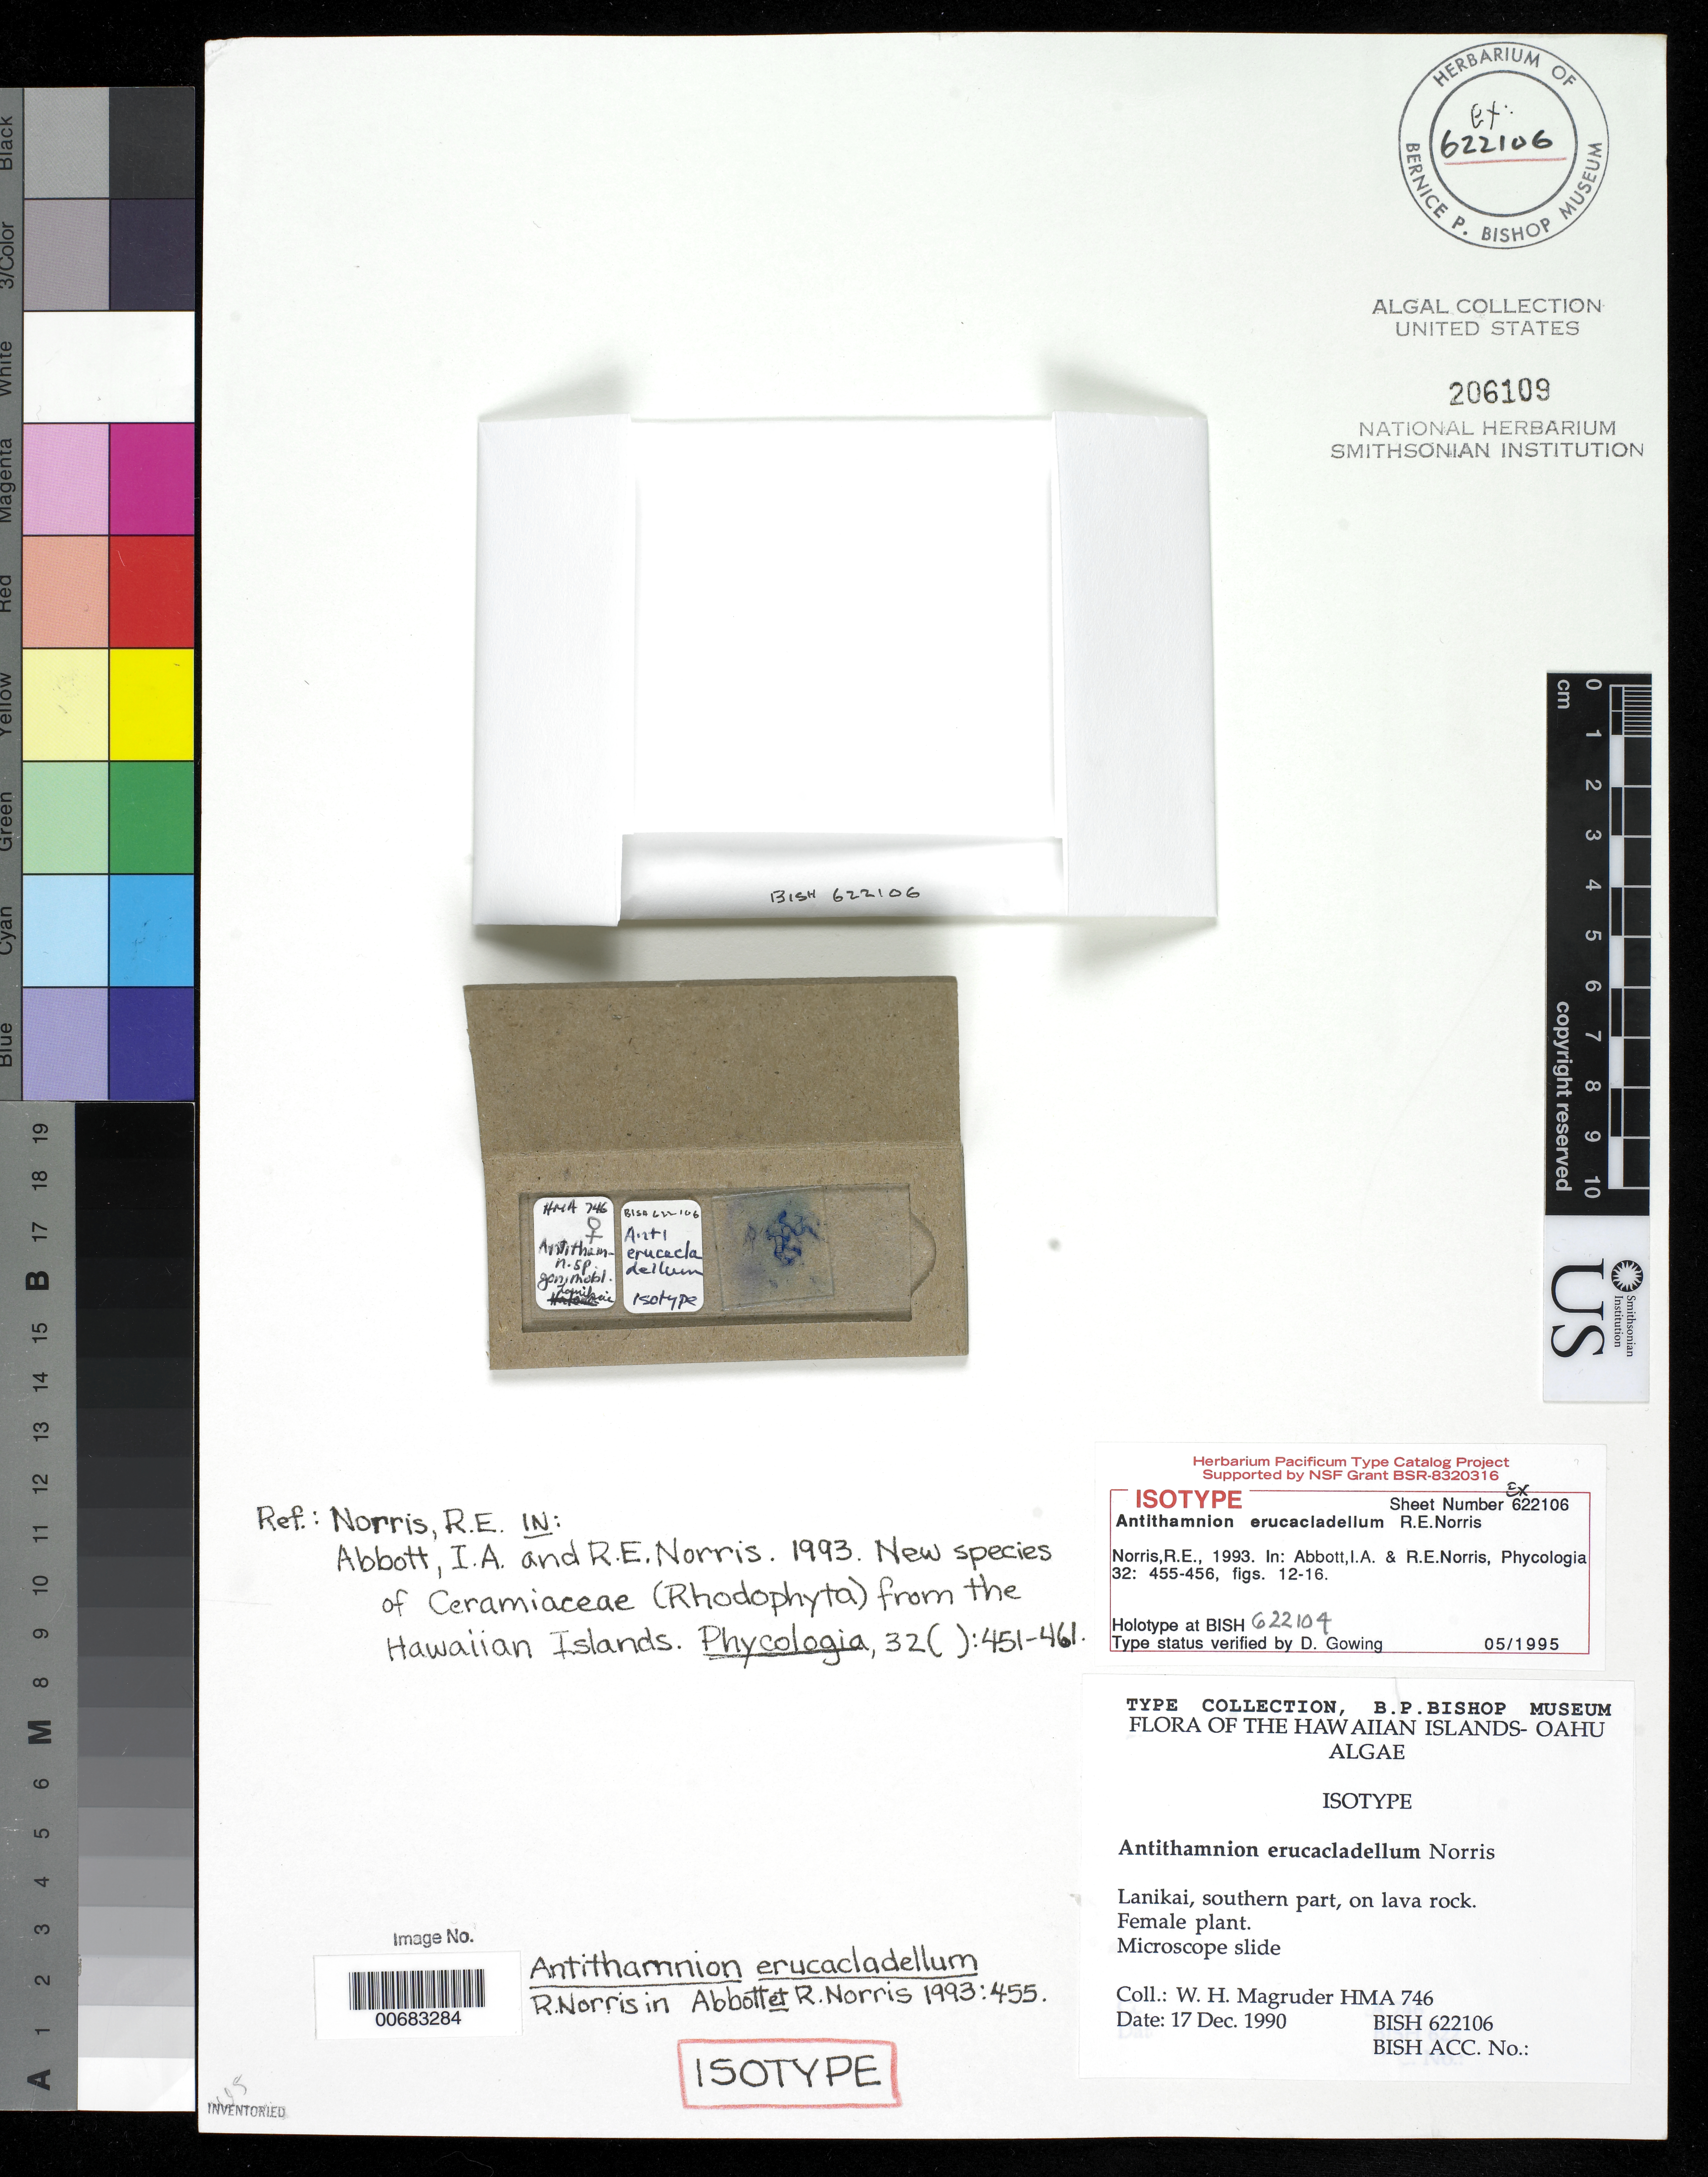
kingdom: Plantae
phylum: Rhodophyta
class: Florideophyceae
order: Ceramiales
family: Ceramiaceae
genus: Antithamnion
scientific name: Antithamnion erucacladellum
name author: R.E. Norris in I.A. Abbott & R.E. Norris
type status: Isotype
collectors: W. Magruder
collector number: HMA 746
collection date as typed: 17 Dec 1990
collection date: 1990-12-17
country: United States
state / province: Hawaii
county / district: Honolulu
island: Oahu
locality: Lanikai, southern part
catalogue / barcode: US 206109